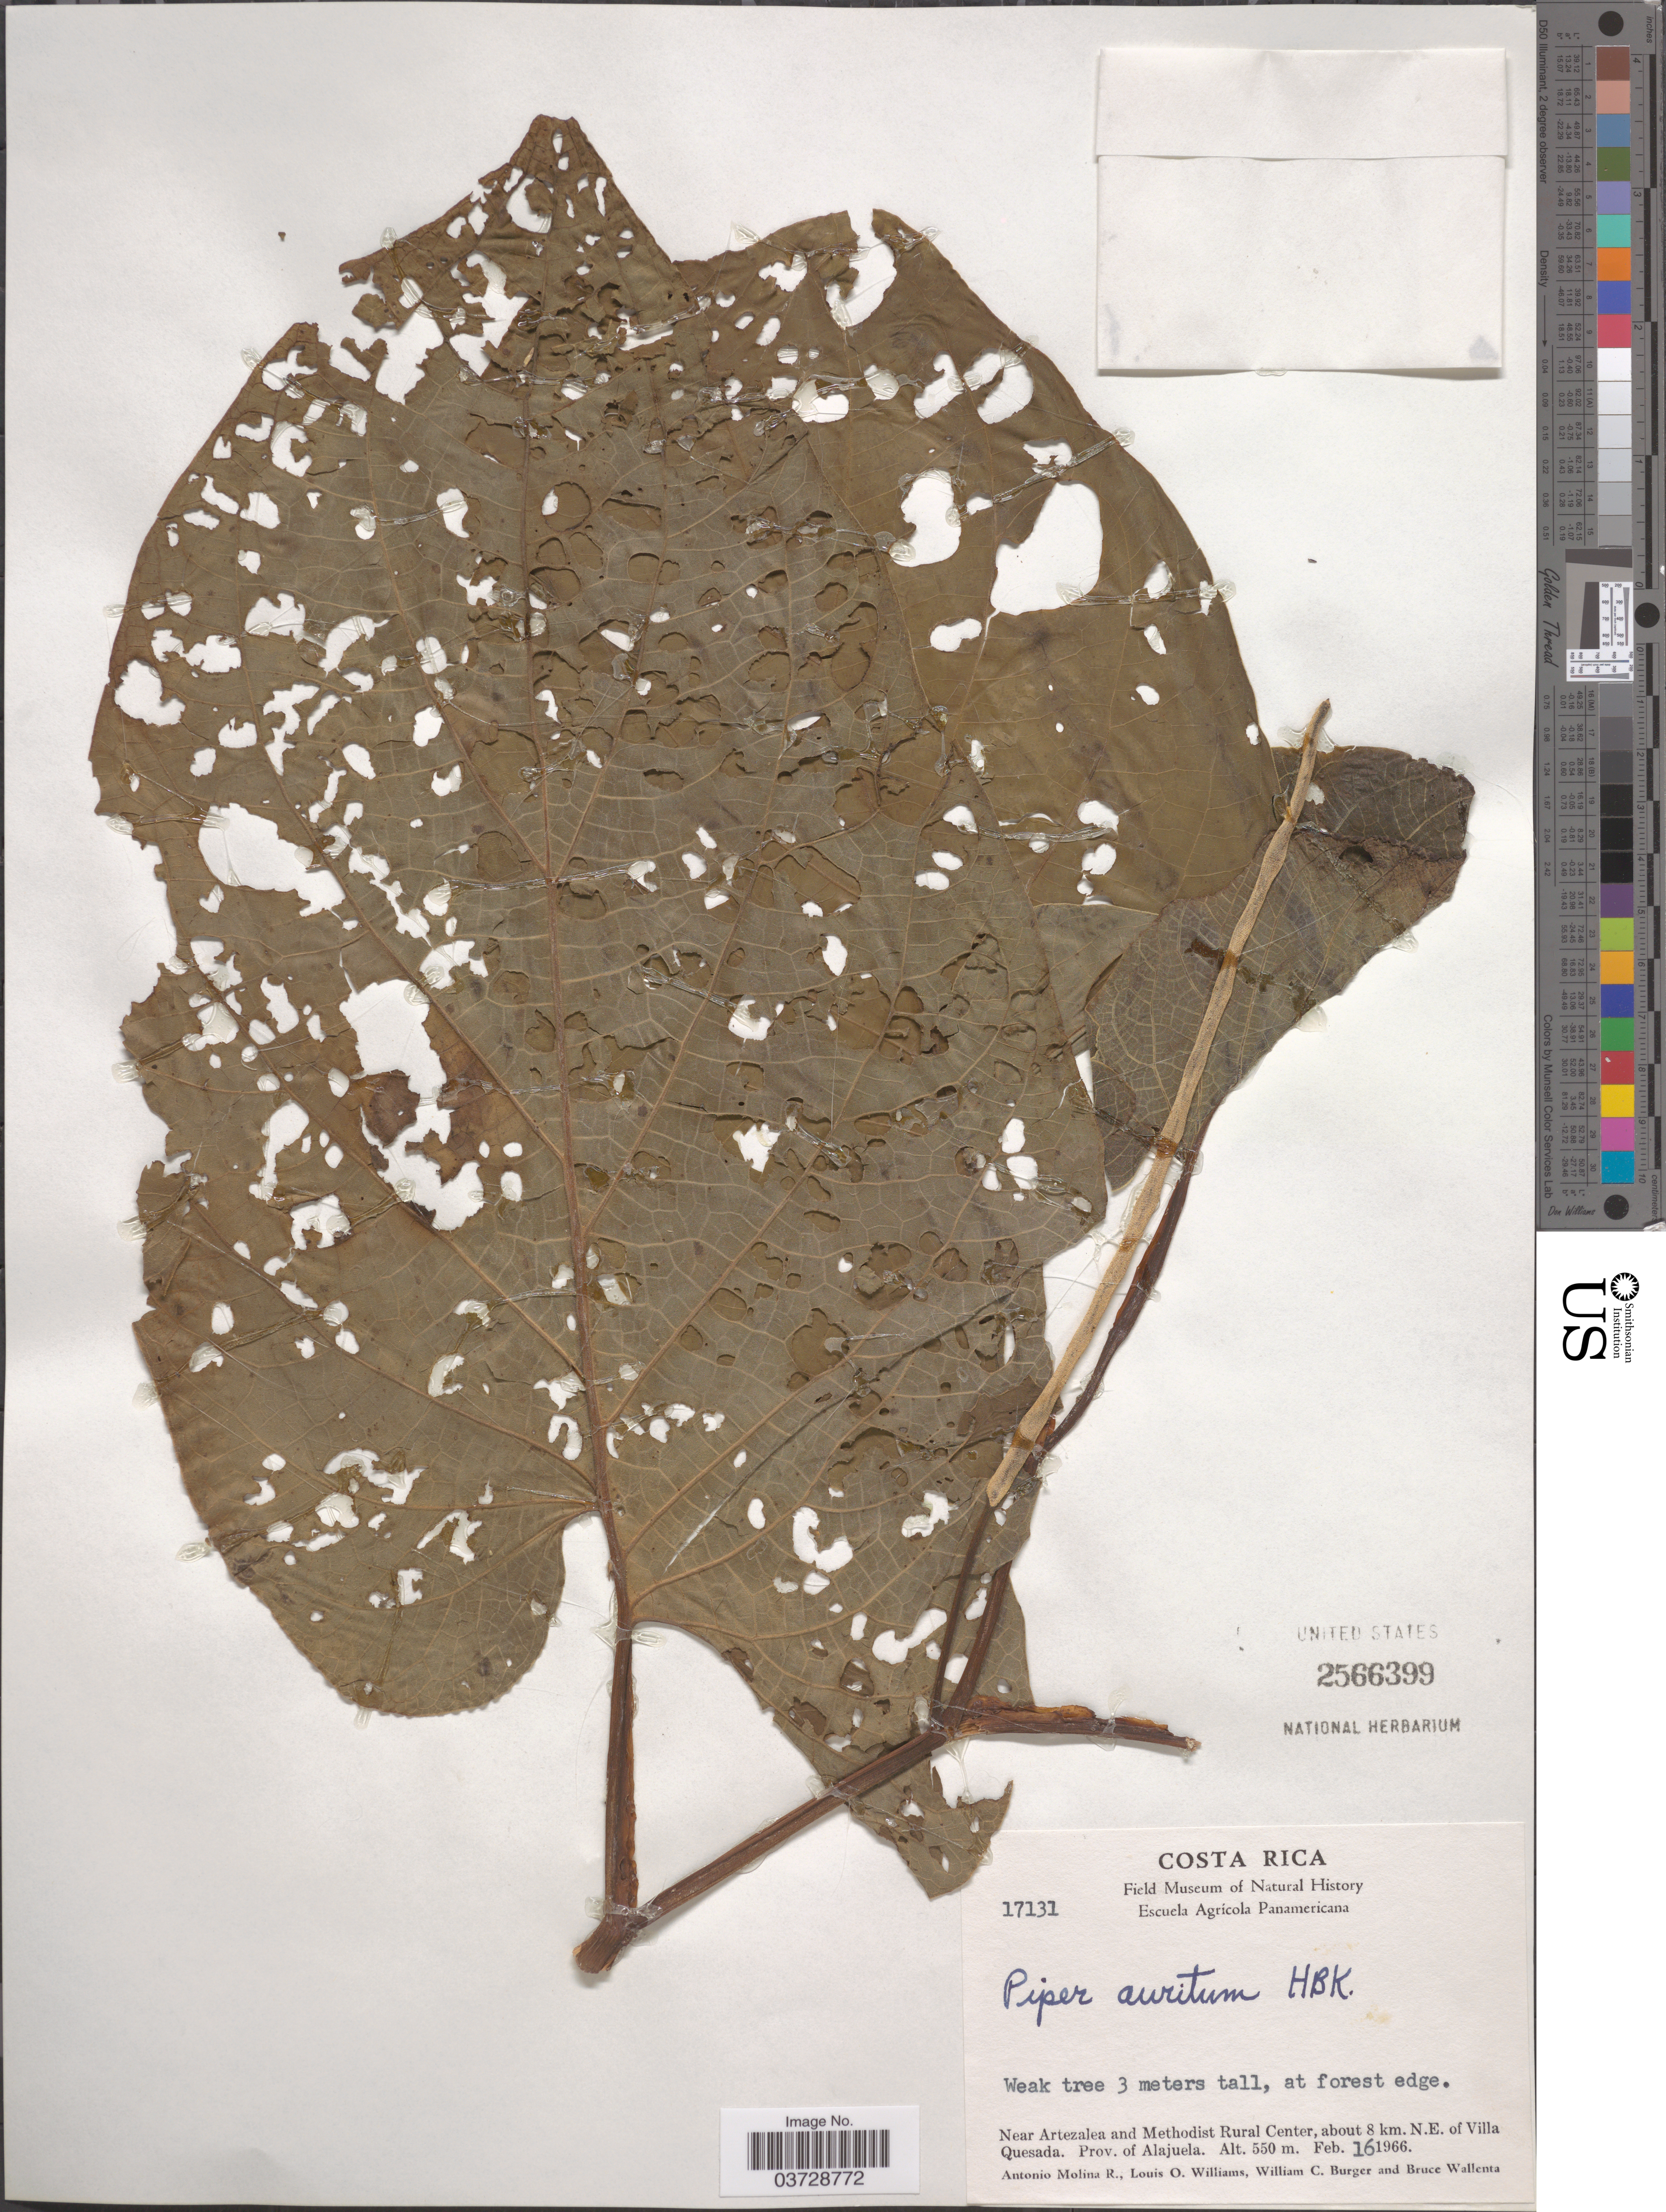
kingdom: Plantae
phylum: Tracheophyta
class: Magnoliopsida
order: Piperales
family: Piperaceae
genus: Piper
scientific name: Piper auritum var. amplifolium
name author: C. DC.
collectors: A. Molina R., L. O. Williams, W. Burger & B. Wallenta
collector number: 17131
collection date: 1966-02-16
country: Costa Rica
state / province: Alajuela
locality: Near Artezalea and Methodist Rural Center, about 8 km. N.E. of Villa Quesada.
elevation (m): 550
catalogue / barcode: US 2566399